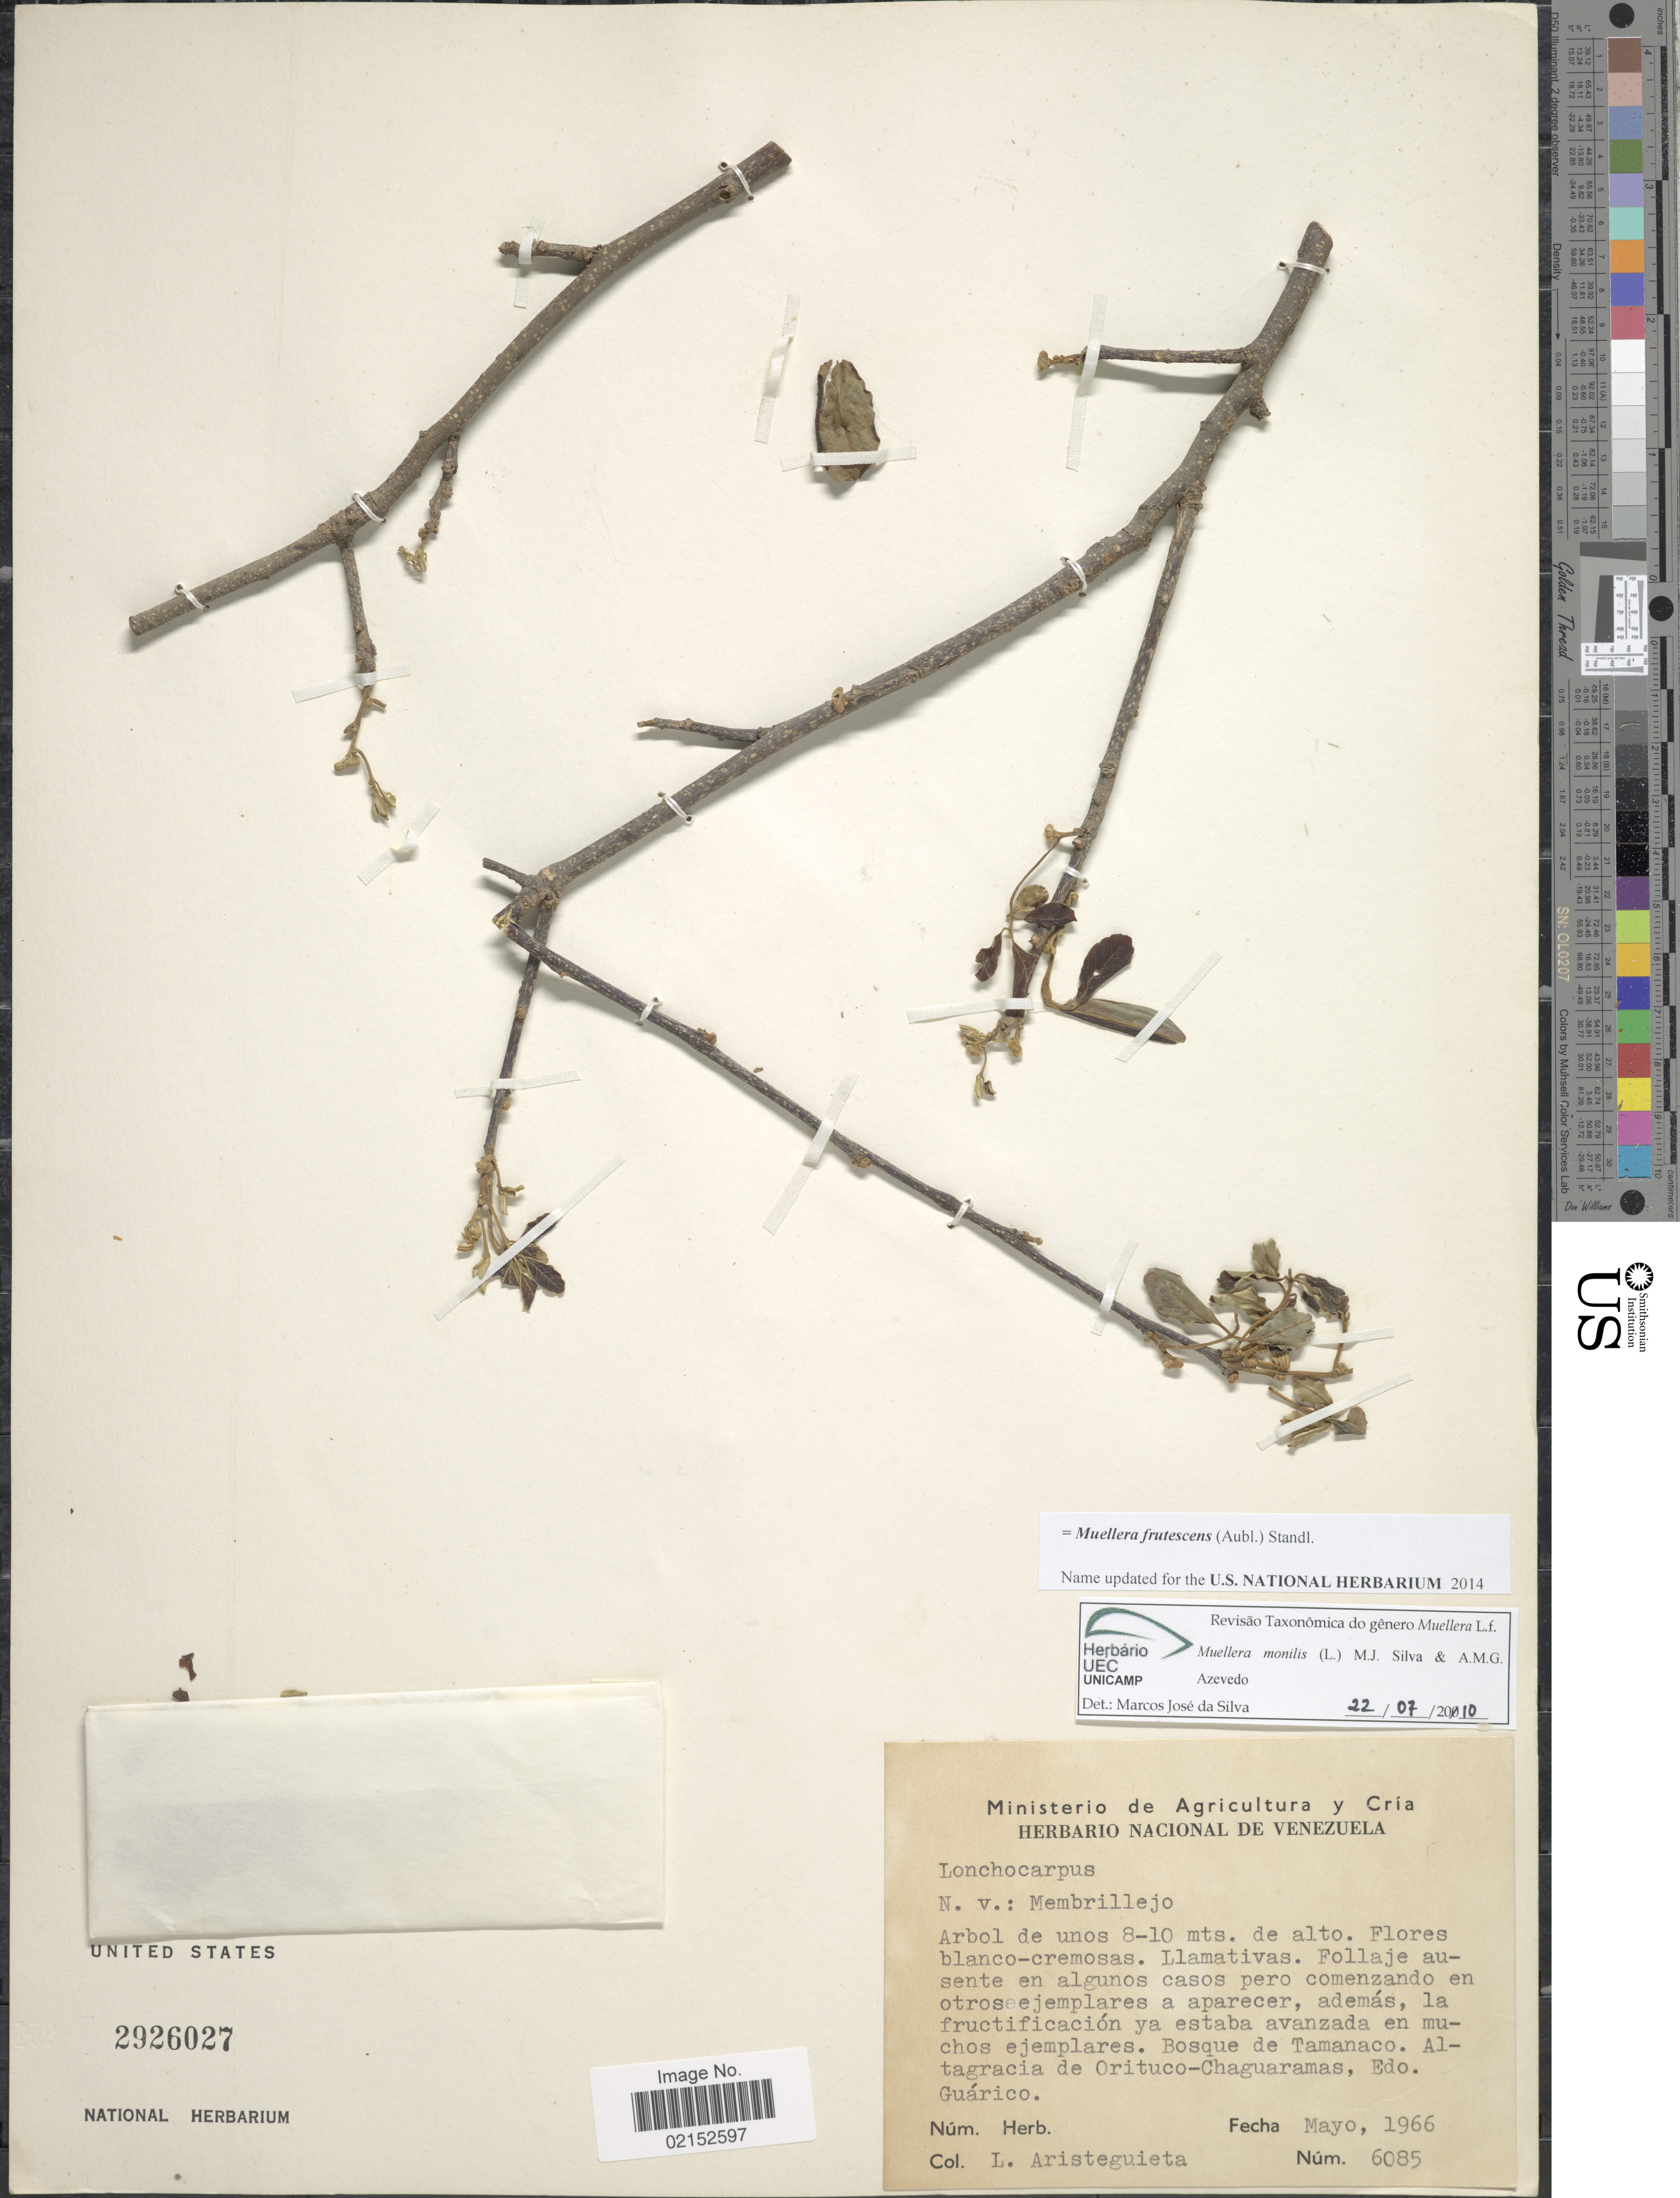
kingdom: Plantae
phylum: Tracheophyta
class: Magnoliopsida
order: Fabales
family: Fabaceae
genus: Muellera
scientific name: Muellera frutescens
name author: (Aubl.) Standl.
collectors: L. Aristeguieta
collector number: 6085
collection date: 1966-05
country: Venezuela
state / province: Guárico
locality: Bosque de Tamanaco. Altagracia de Orituco-Chaguaramas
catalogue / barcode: US 2926027